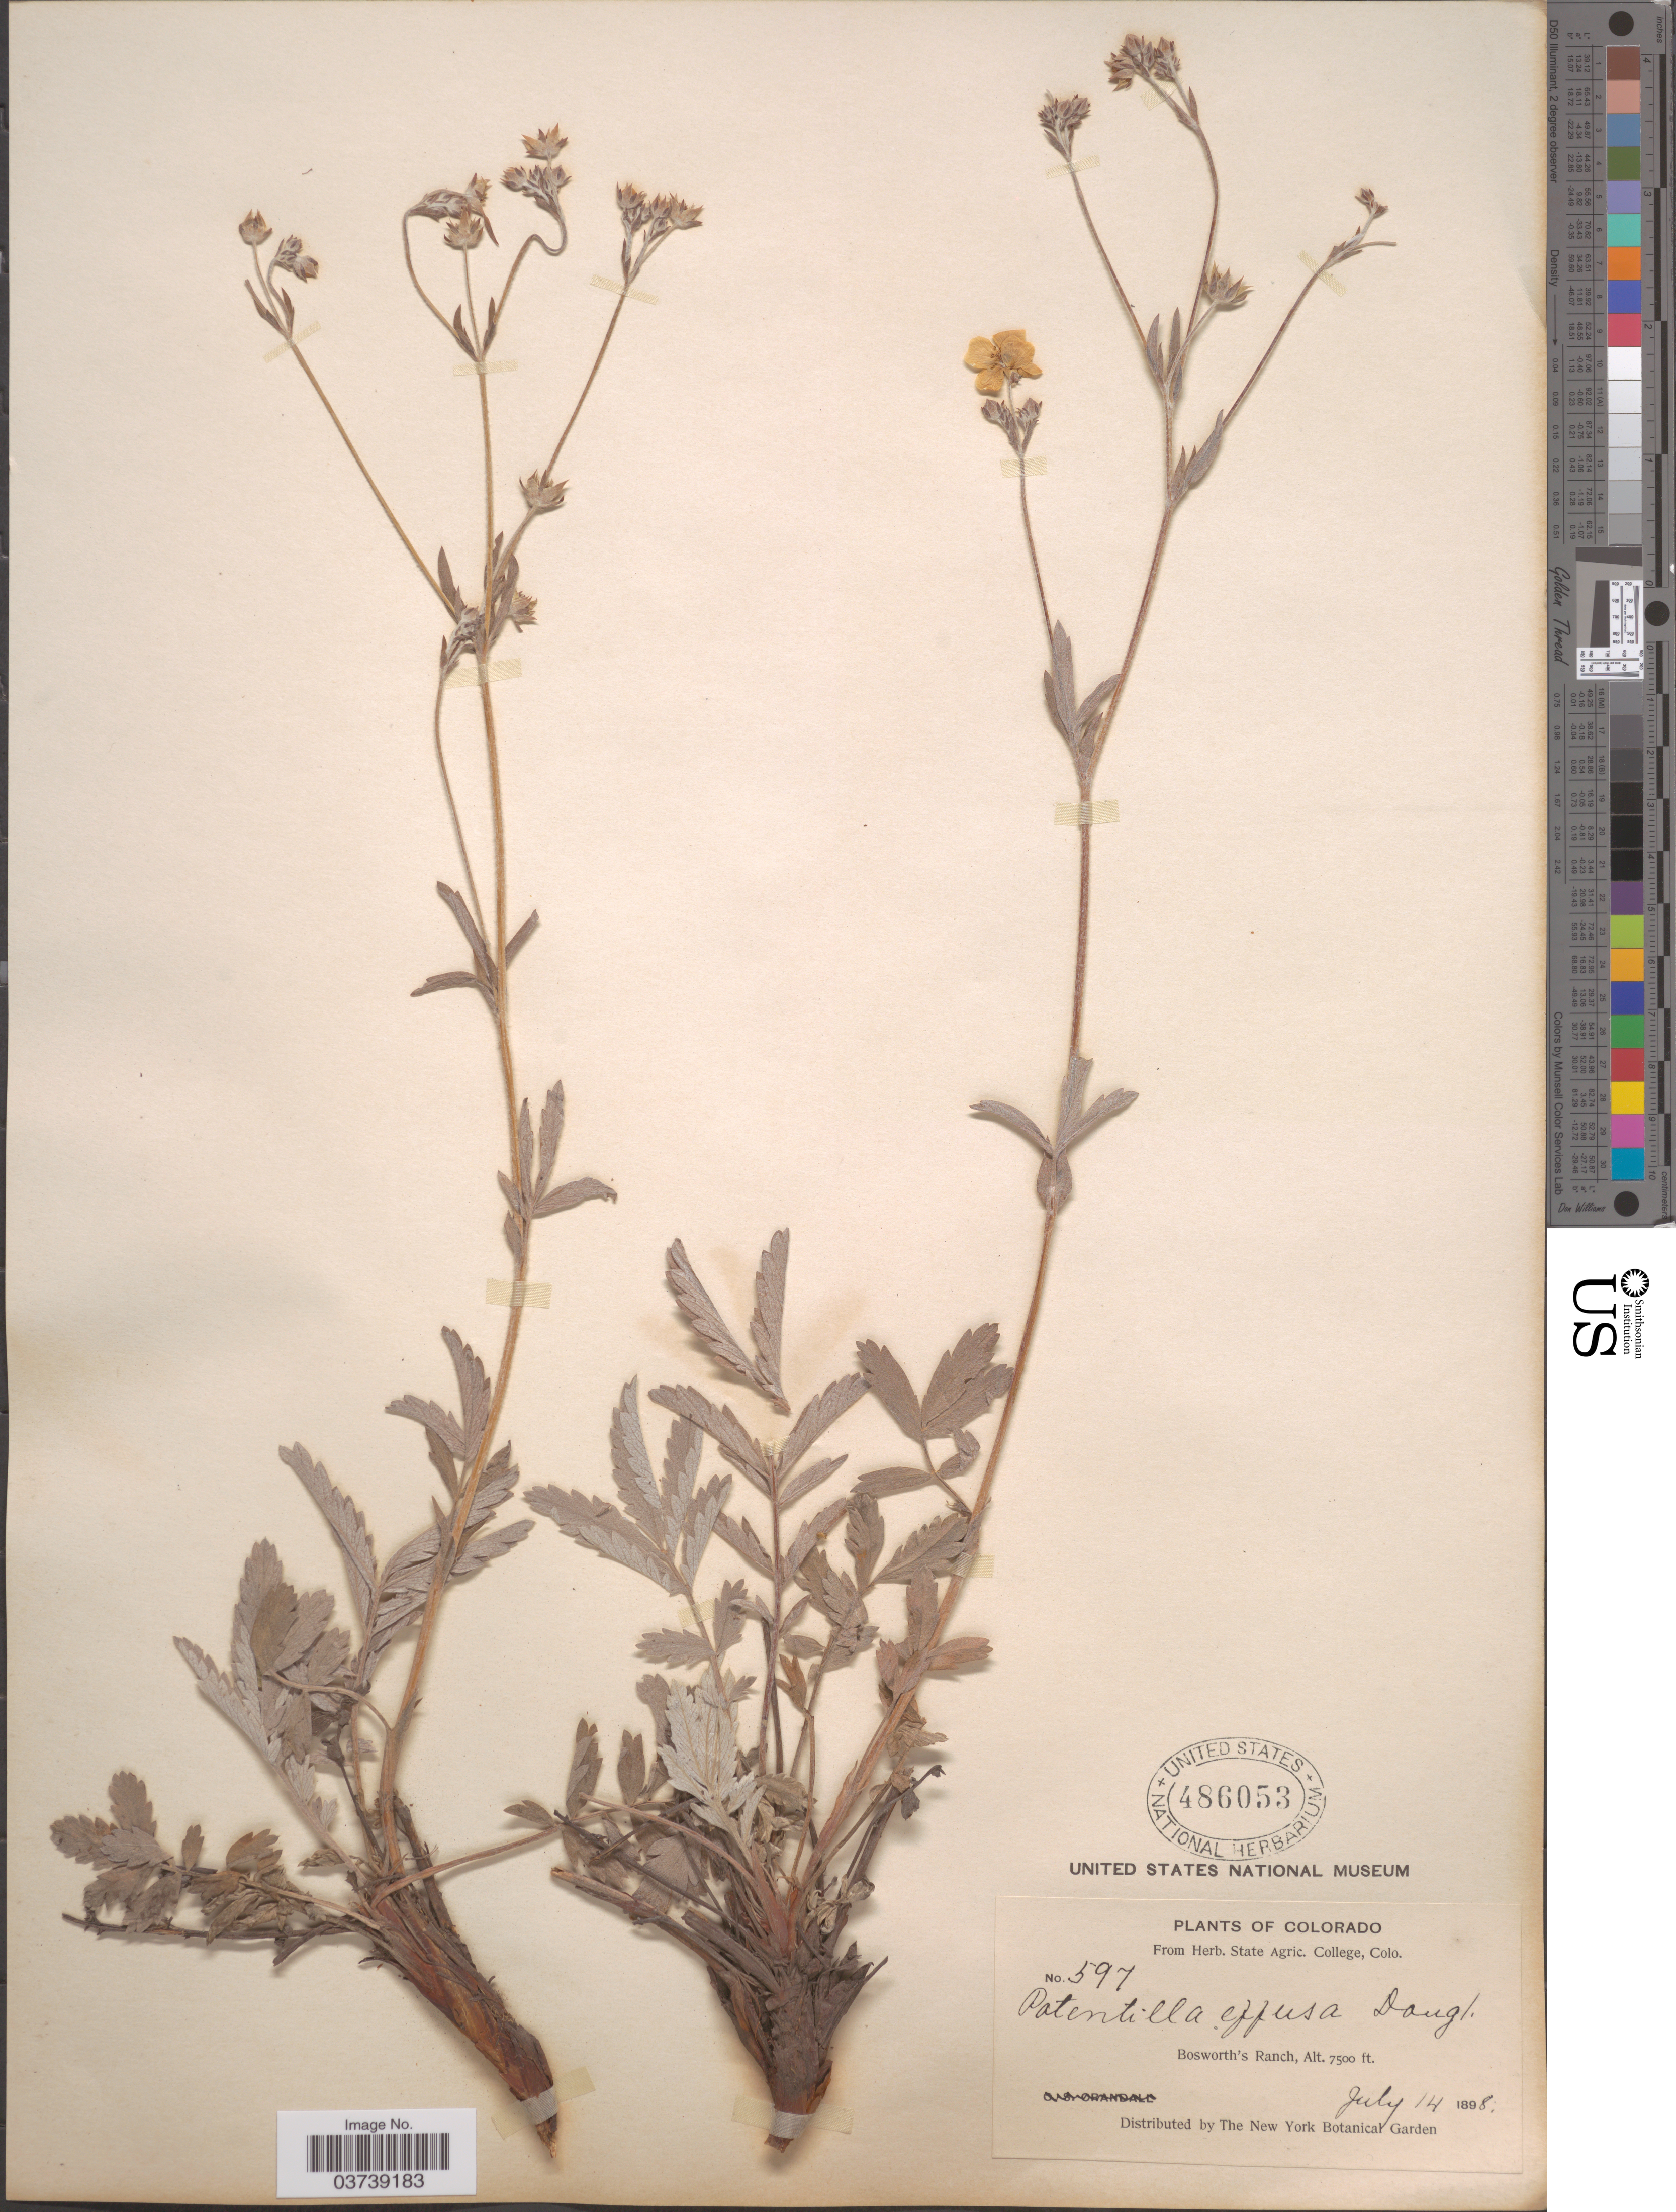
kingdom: Plantae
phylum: Tracheophyta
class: Magnoliopsida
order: Rosales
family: Rosaceae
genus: Potentilla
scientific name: Potentilla effusa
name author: Douglas ex Lehm.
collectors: ex herb. State Agric. College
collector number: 597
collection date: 1898-07-14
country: United States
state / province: Colorado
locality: Bosworth's Ranch.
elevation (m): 2286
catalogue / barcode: US 486053